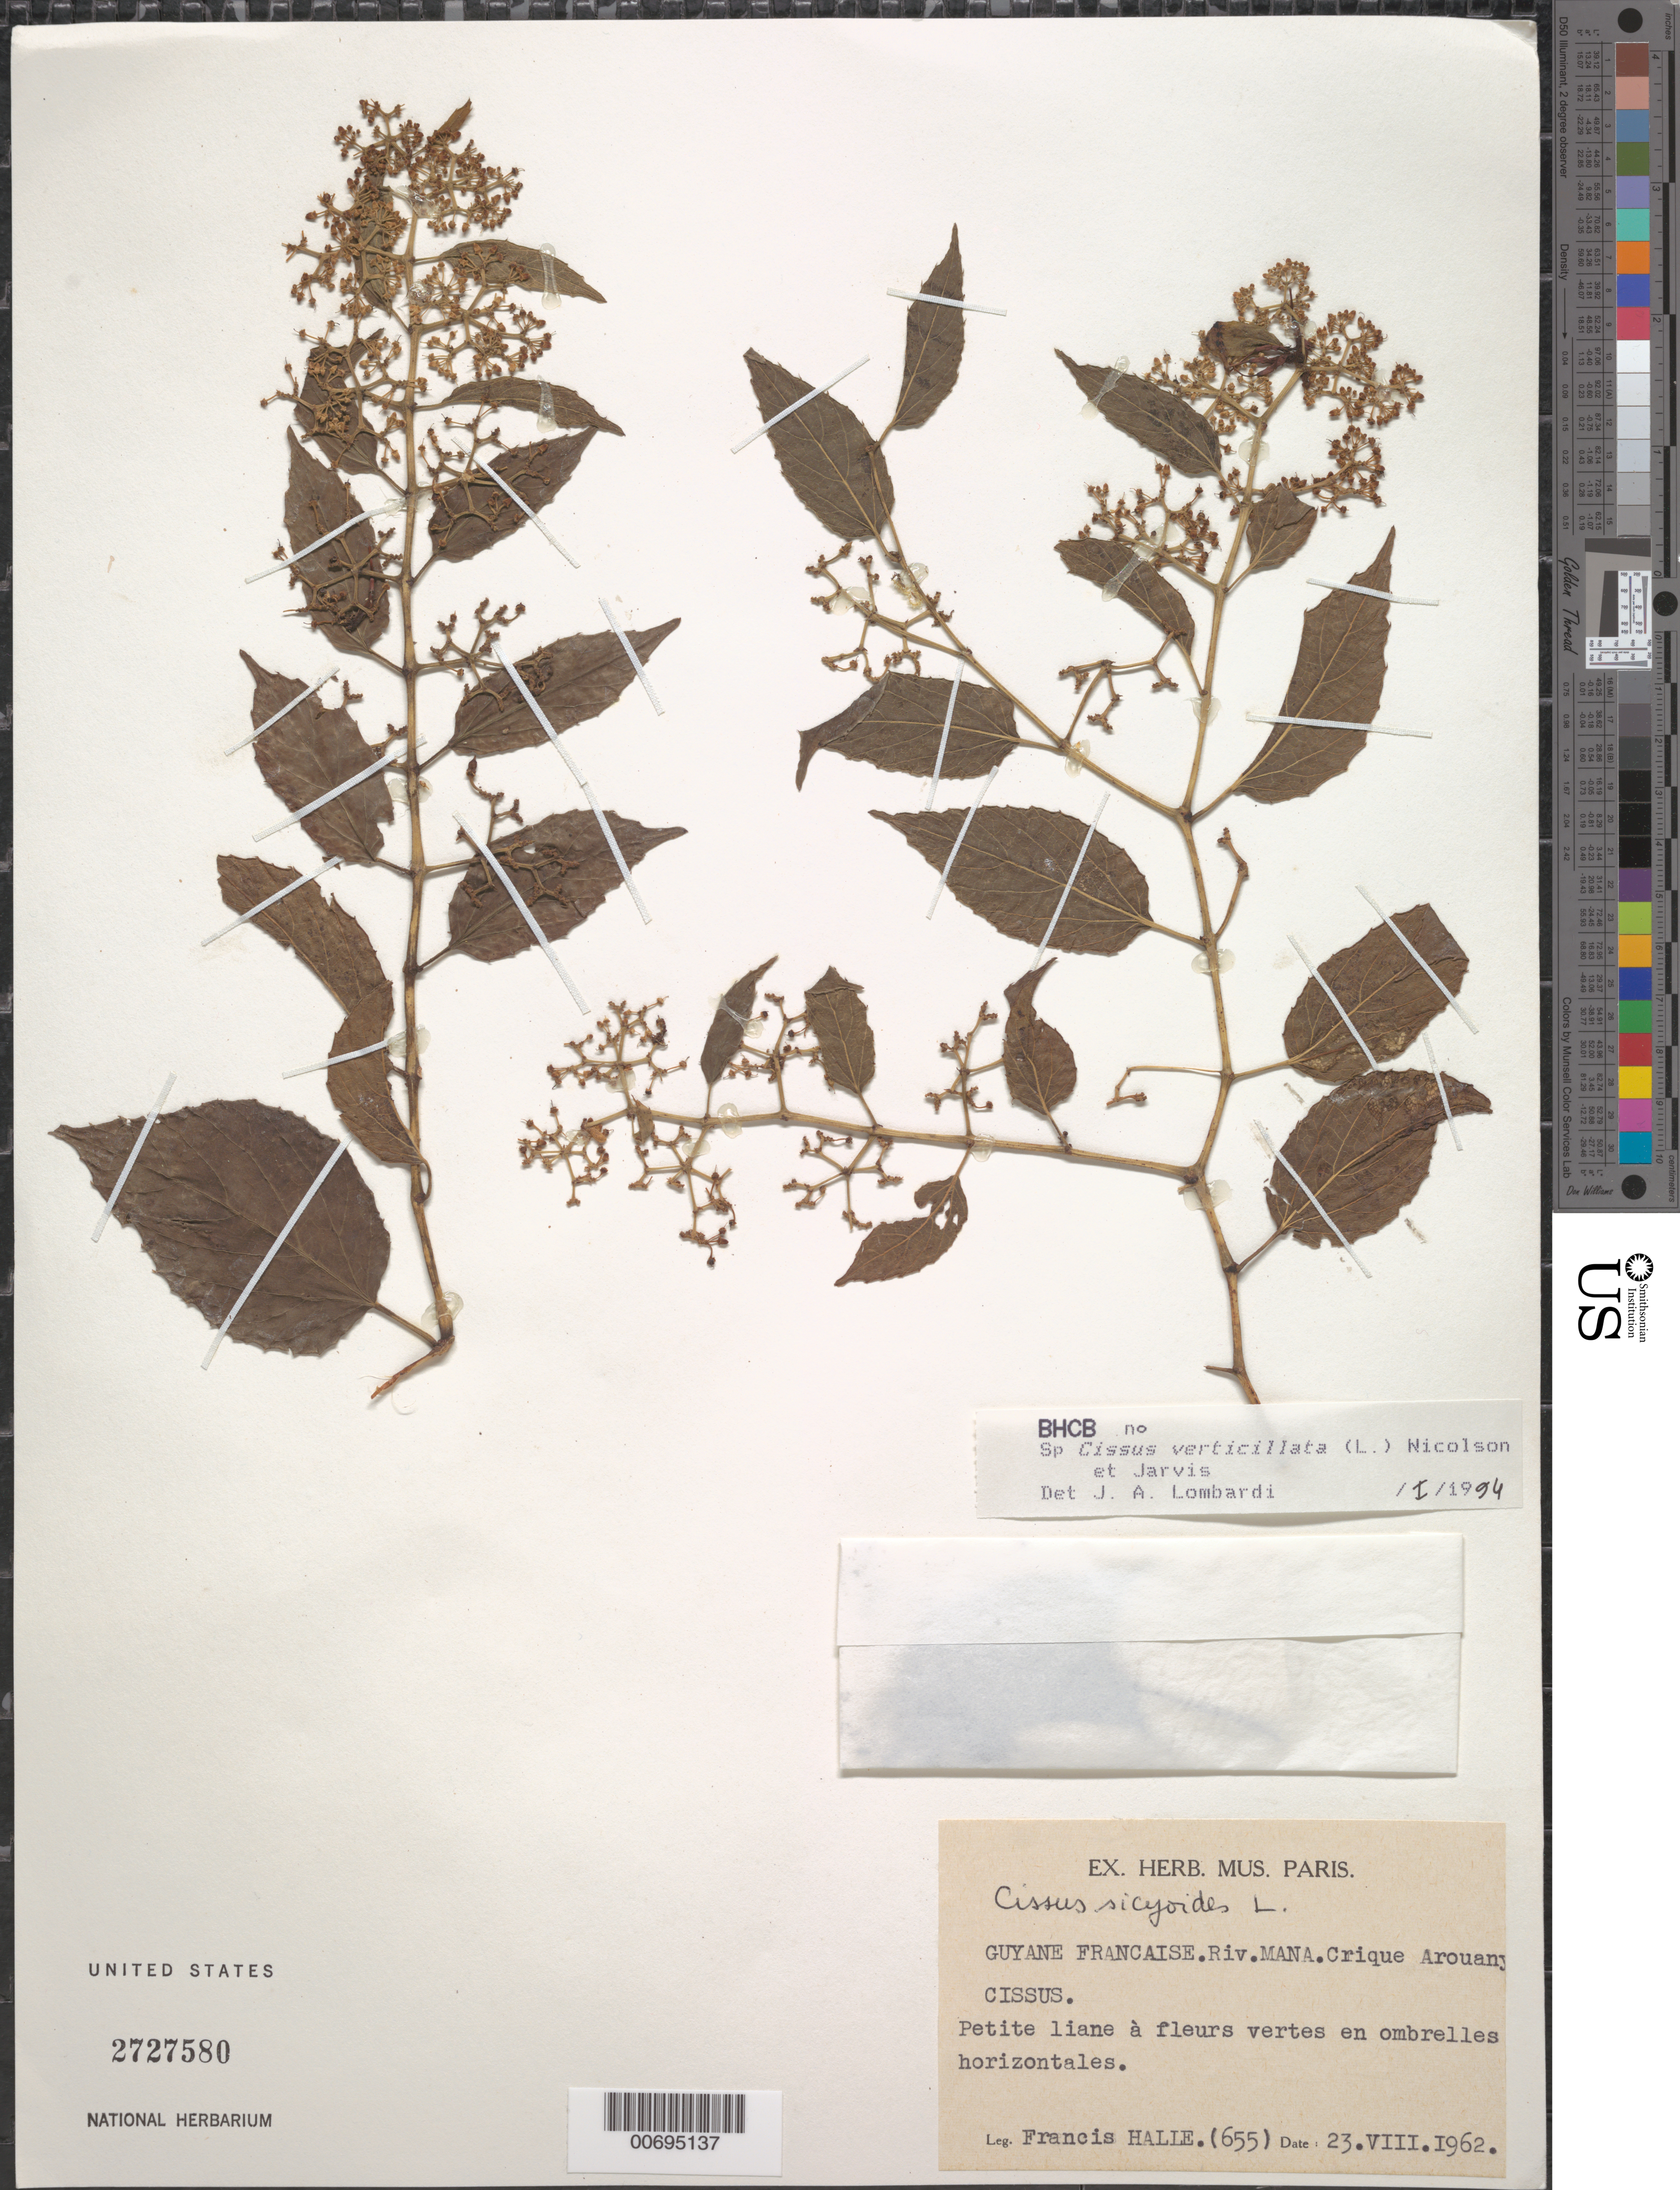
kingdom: Plantae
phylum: Tracheophyta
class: Magnoliopsida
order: Vitales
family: Vitaceae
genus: Cissus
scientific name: Cissus verticillata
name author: (L.) Nicolson & C.E. Jarvis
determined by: Lombardi, Julio A.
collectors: F. Hallé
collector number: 655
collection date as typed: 23-Aug-62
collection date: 1962-08-23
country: French Guiana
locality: Rivière Mana, Crique Arouany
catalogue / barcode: US 2727580